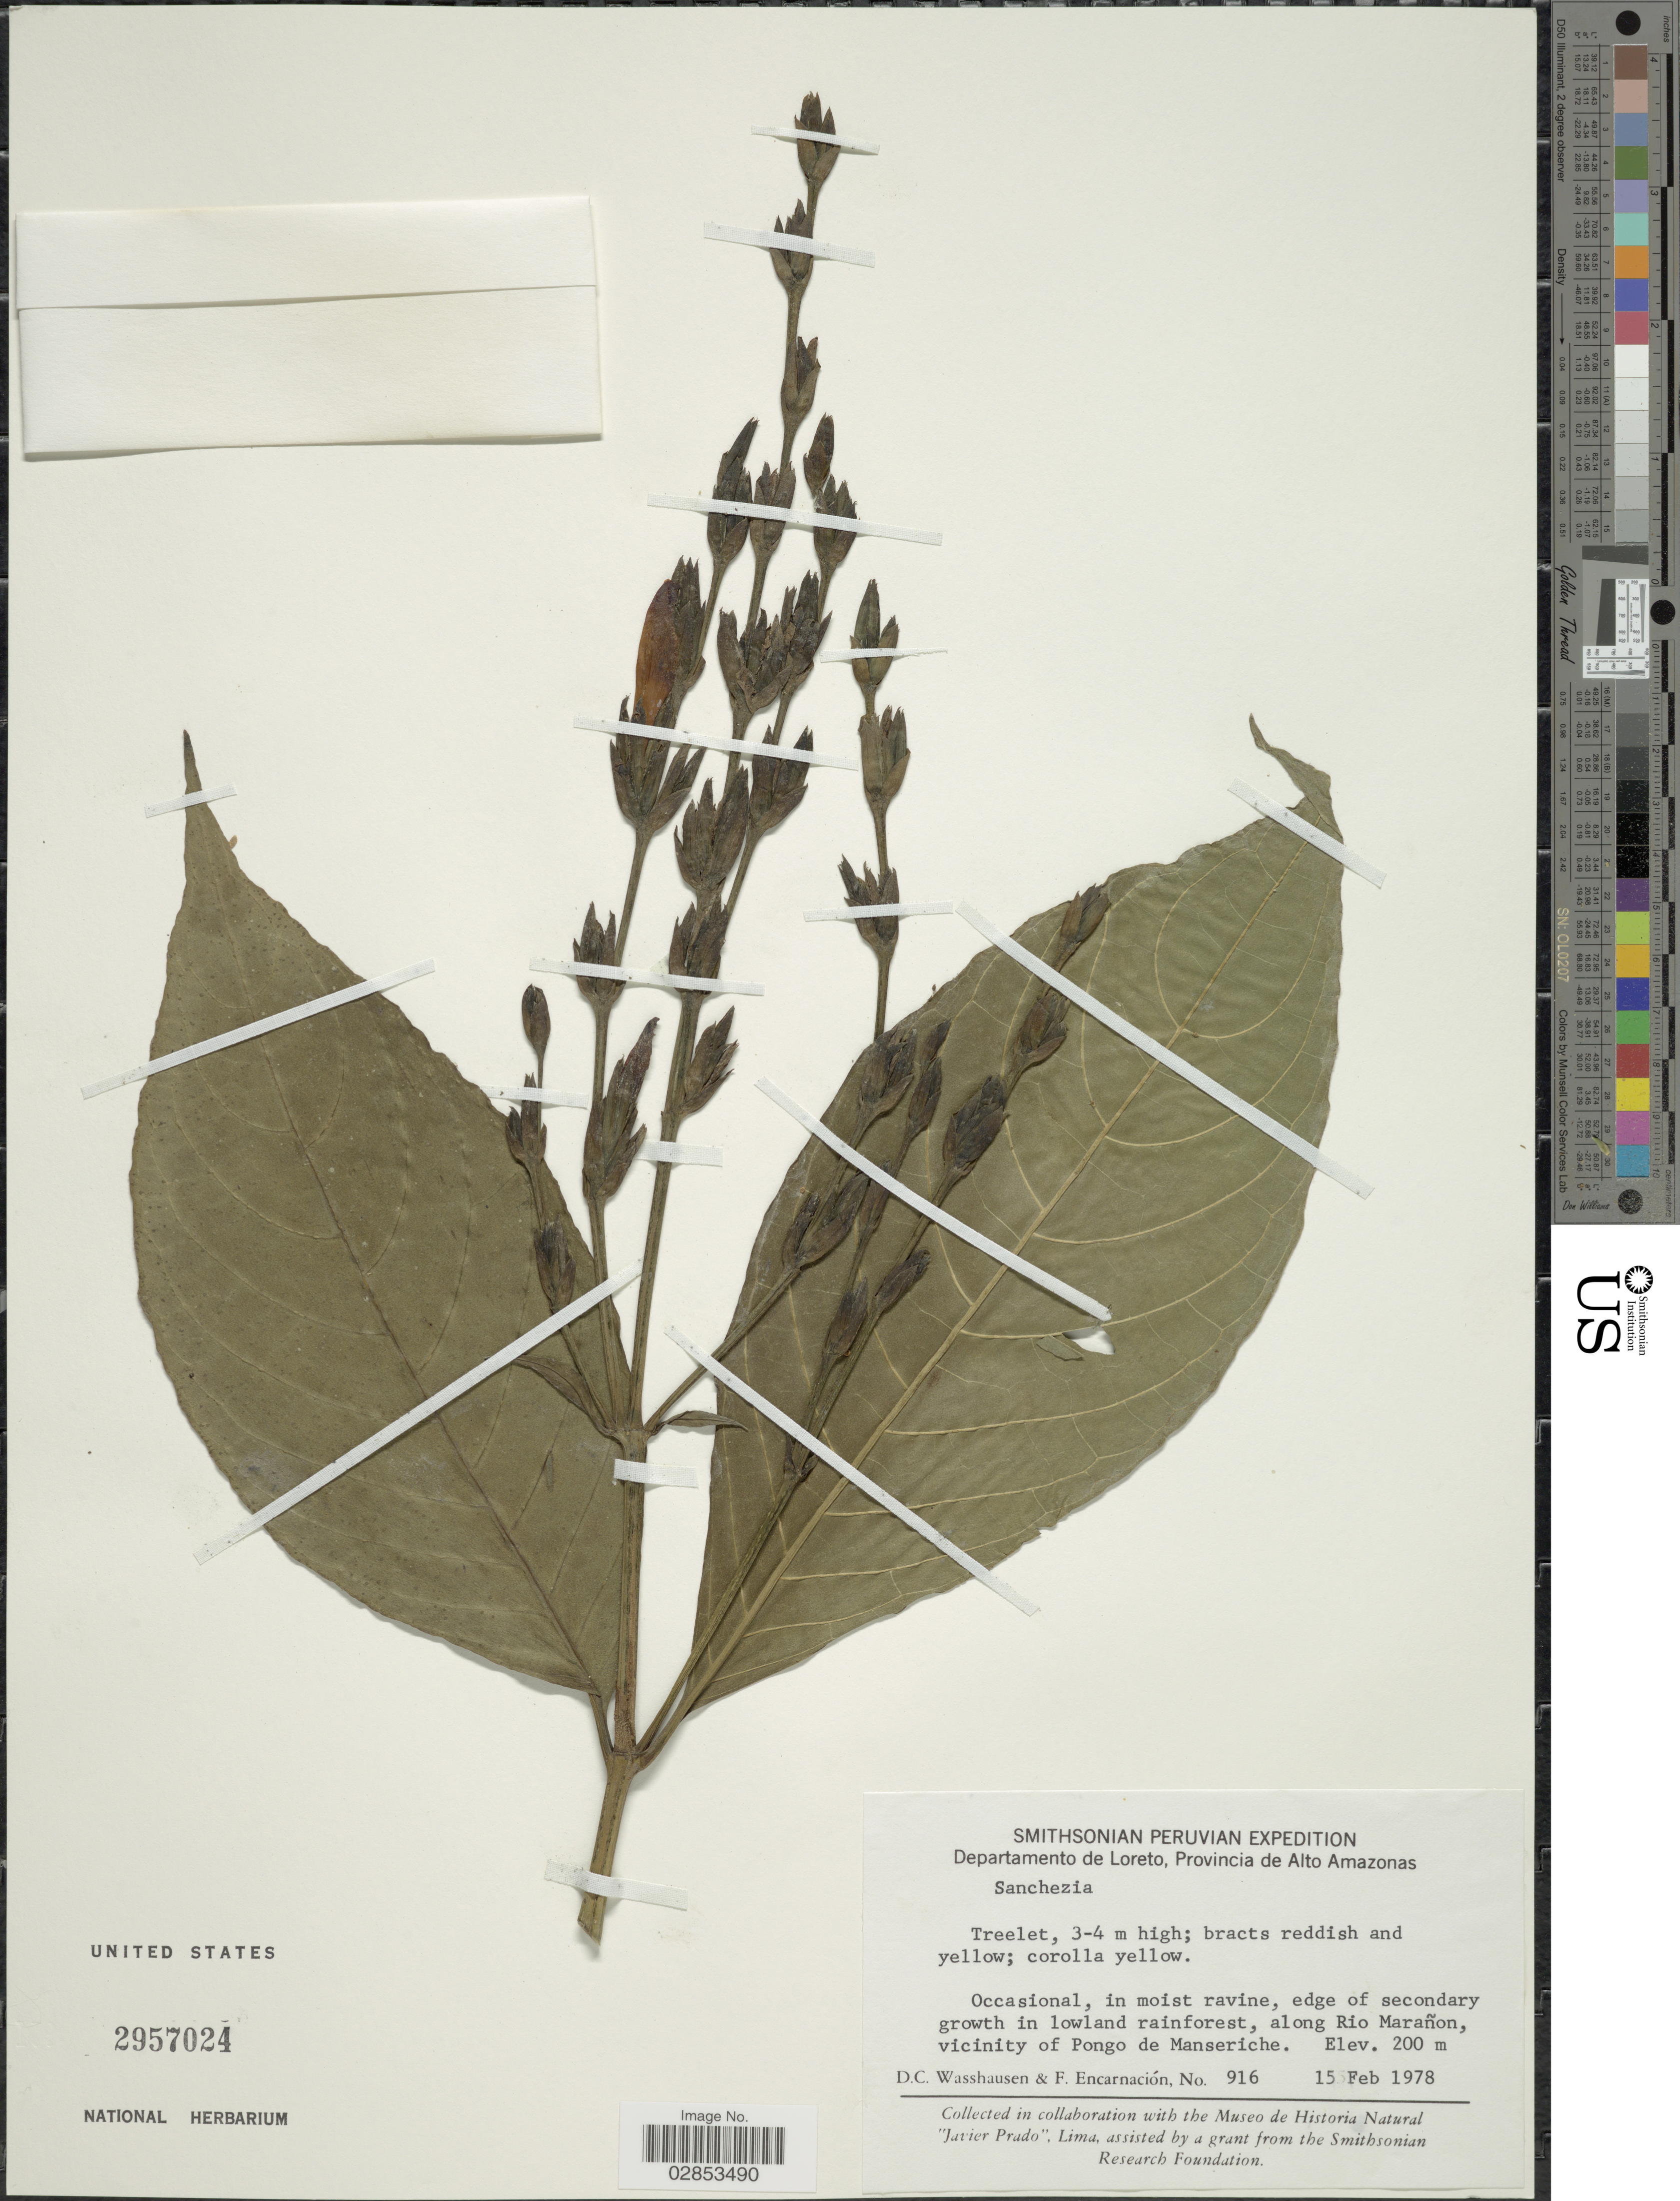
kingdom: Plantae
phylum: Tracheophyta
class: Magnoliopsida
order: Lamiales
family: Acanthaceae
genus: Sanchezia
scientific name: Sanchezia loranthifolia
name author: Lindau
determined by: Azevedo, Igor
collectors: D. C. Wasshausen & F. Encarnación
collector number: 916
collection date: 1978-02-15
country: Peru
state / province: Loreto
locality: Departamento de Loreto, Provincia de Alto Amazonas. Along Rio Marañon, vicinity of Pongo de Manseriche.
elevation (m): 200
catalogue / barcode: US 2957024